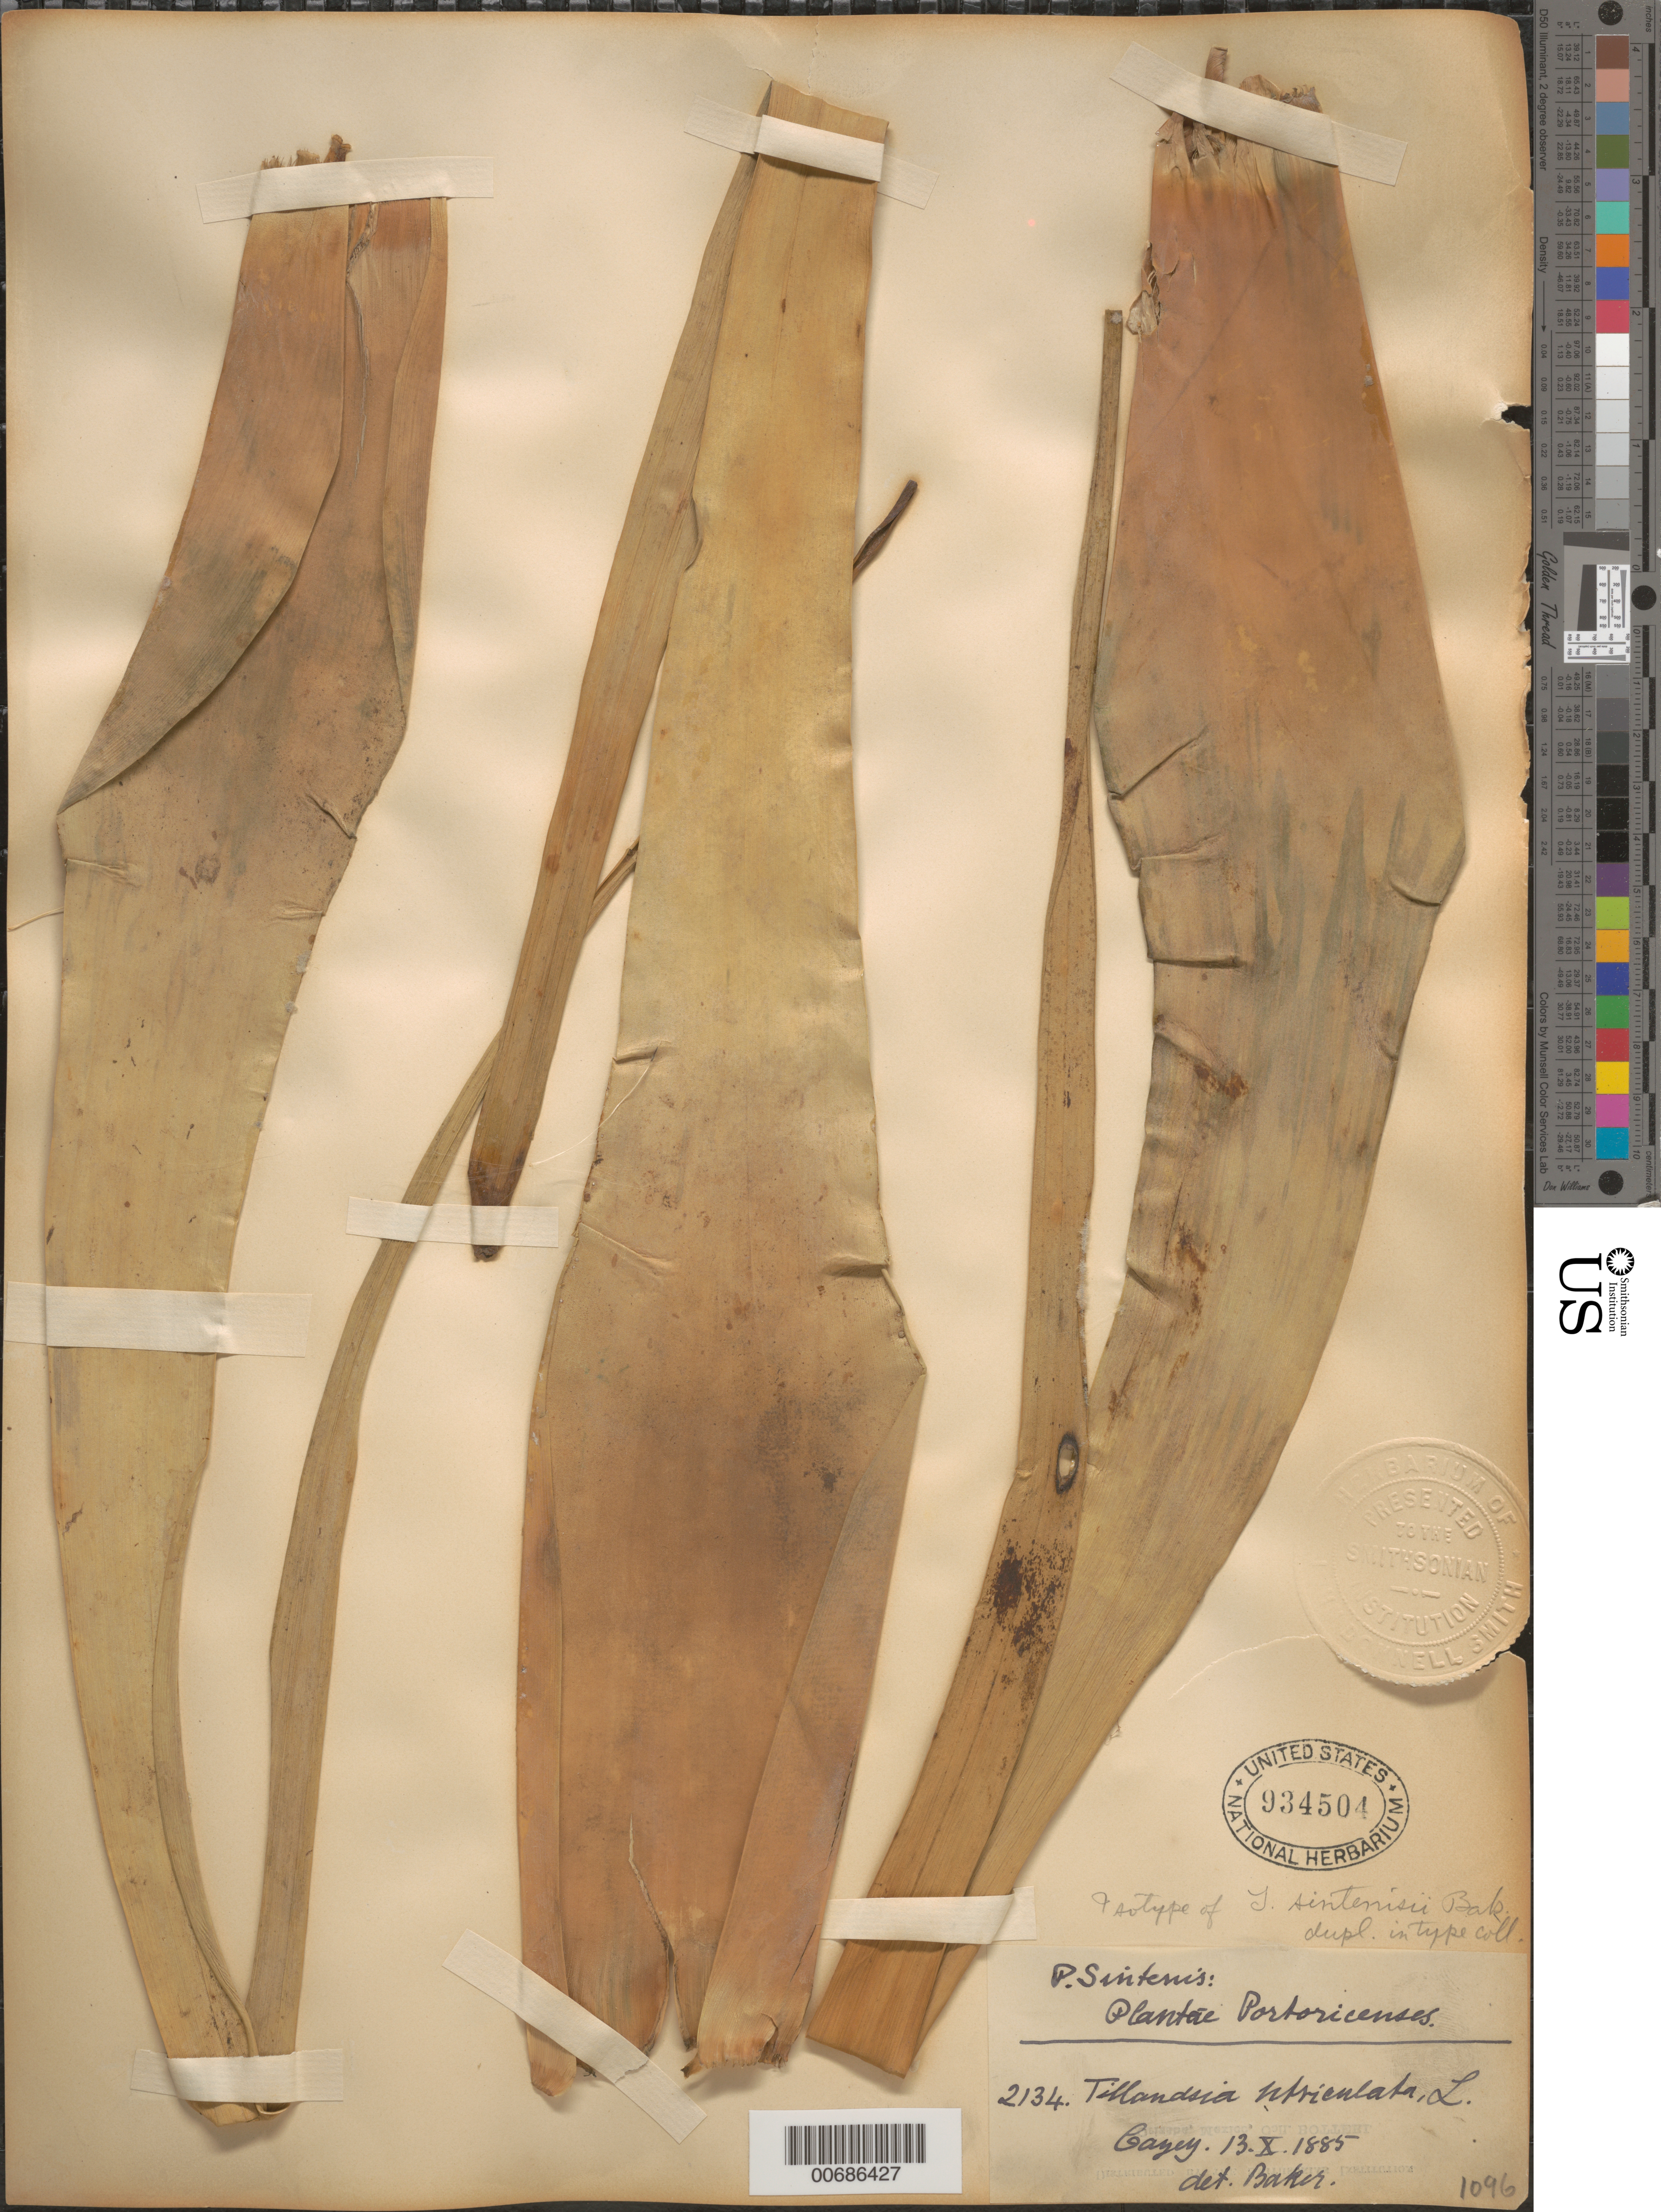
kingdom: Plantae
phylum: Tracheophyta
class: Liliopsida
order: Poales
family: Bromeliaceae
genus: Tillandsia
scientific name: Tillandsia utriculata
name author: L.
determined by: Baker, --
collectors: P. Sintenis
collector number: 2134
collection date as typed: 13 Oct 1885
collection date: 1885-10-13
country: Puerto Rico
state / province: Cayey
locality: Cayey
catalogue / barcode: US 934504